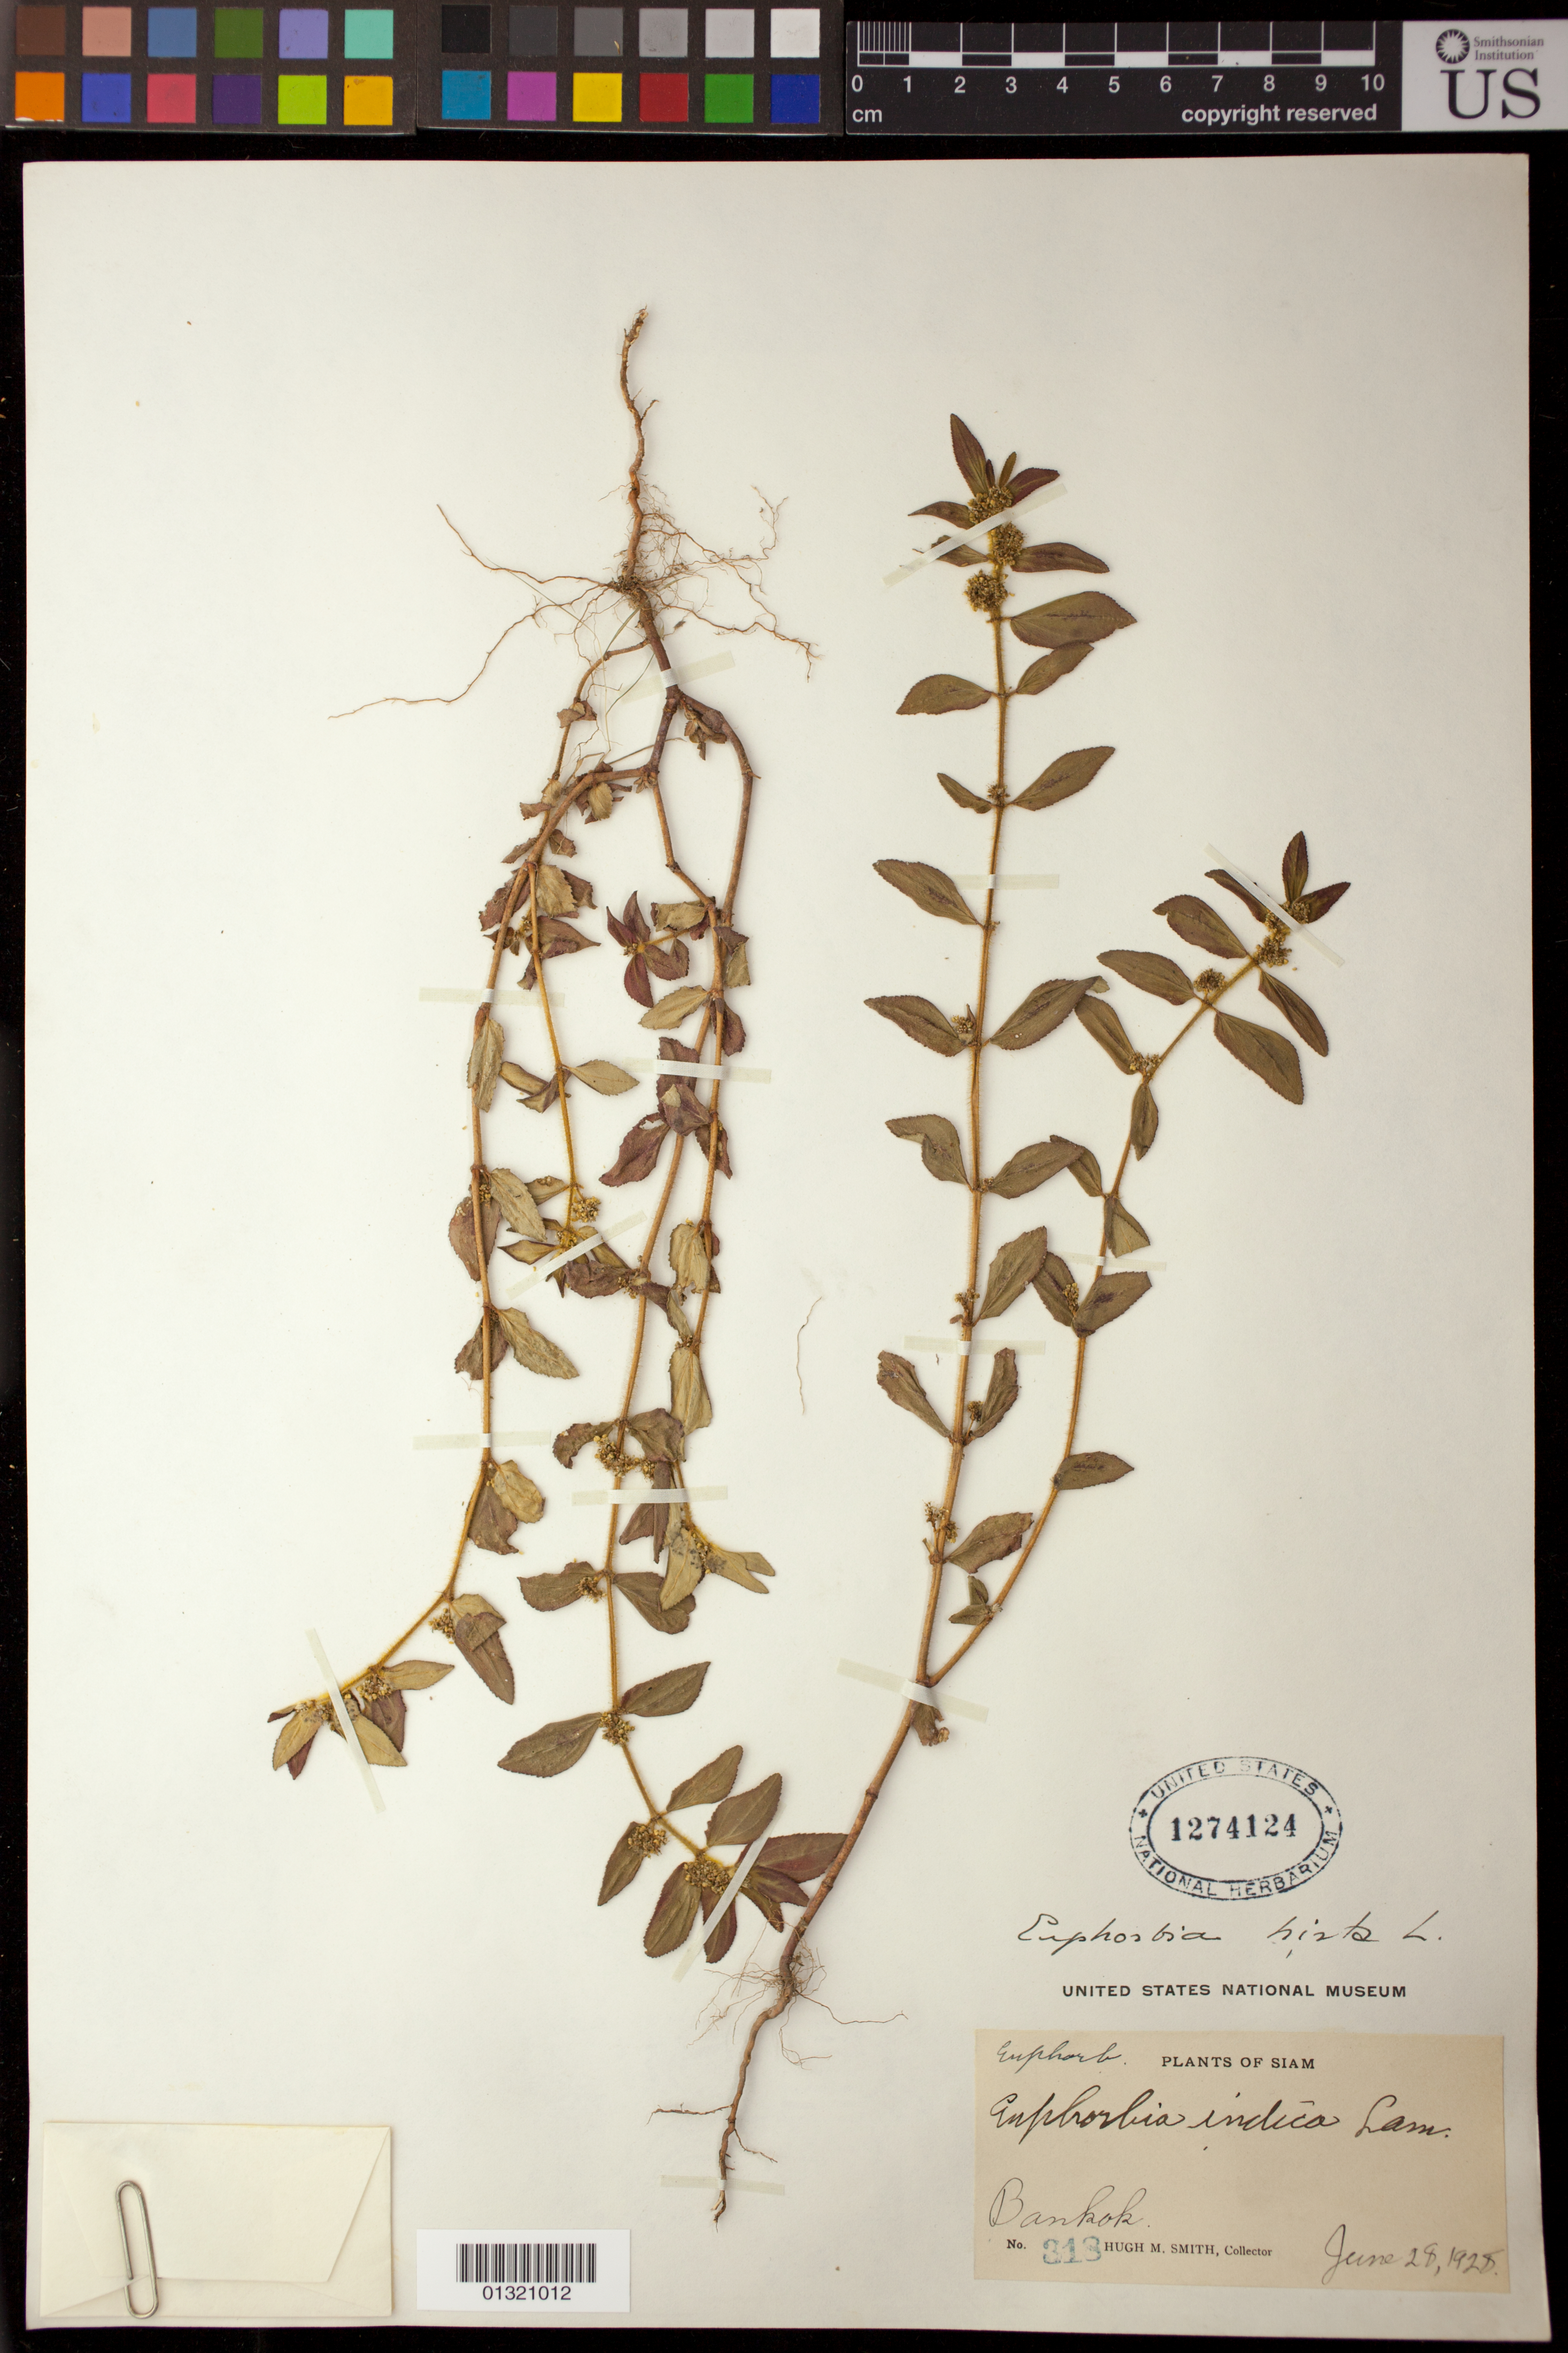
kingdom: Plantae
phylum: Tracheophyta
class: Magnoliopsida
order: Malpighiales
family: Euphorbiaceae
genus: Euphorbia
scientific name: Euphorbia hirta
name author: L.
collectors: H. M. Smith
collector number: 318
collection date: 1928-06-28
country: Thailand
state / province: Bangkok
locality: Bankok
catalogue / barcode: US 1274124